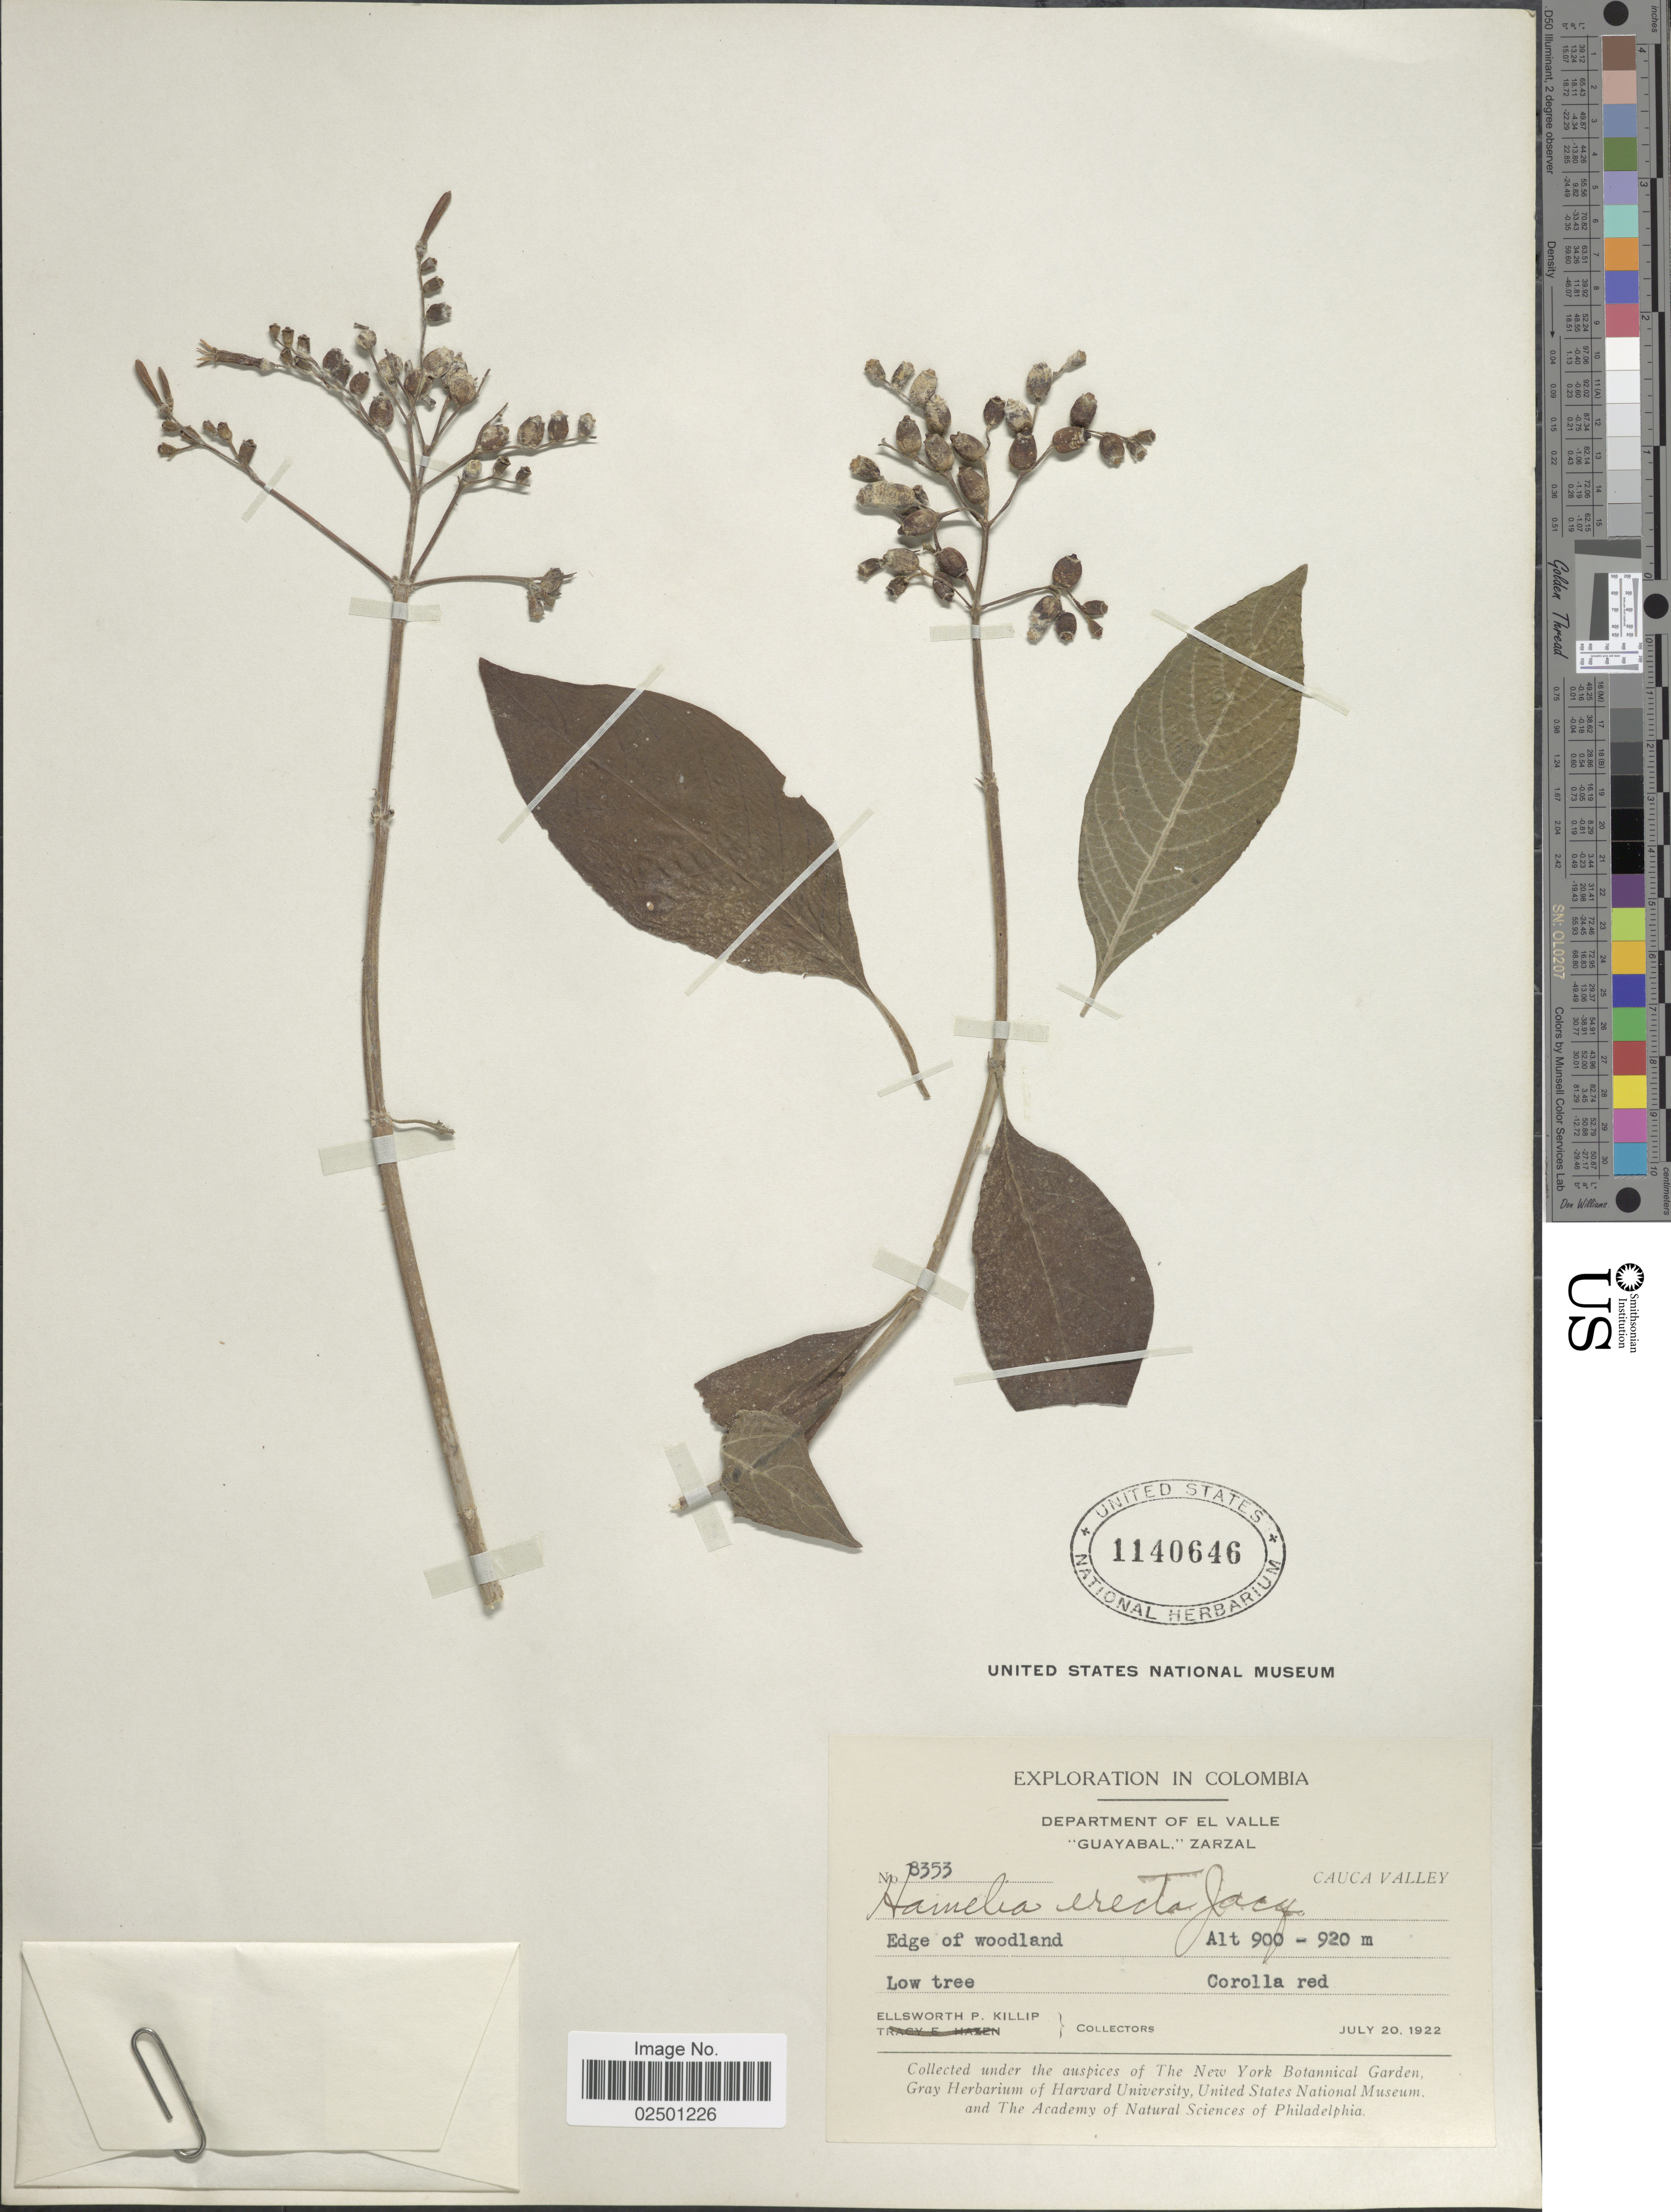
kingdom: Plantae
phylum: Tracheophyta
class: Magnoliopsida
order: Gentianales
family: Rubiaceae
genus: Hamelia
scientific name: Hamelia patens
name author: Jacq.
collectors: E. P. Killip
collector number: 8353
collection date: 1922-07-20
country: Colombia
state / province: Valle del Cauca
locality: Department of El Valle. "Guayabal,"Zarzal. Cauca Valley. Edge of woodland.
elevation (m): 900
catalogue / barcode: US 1140646